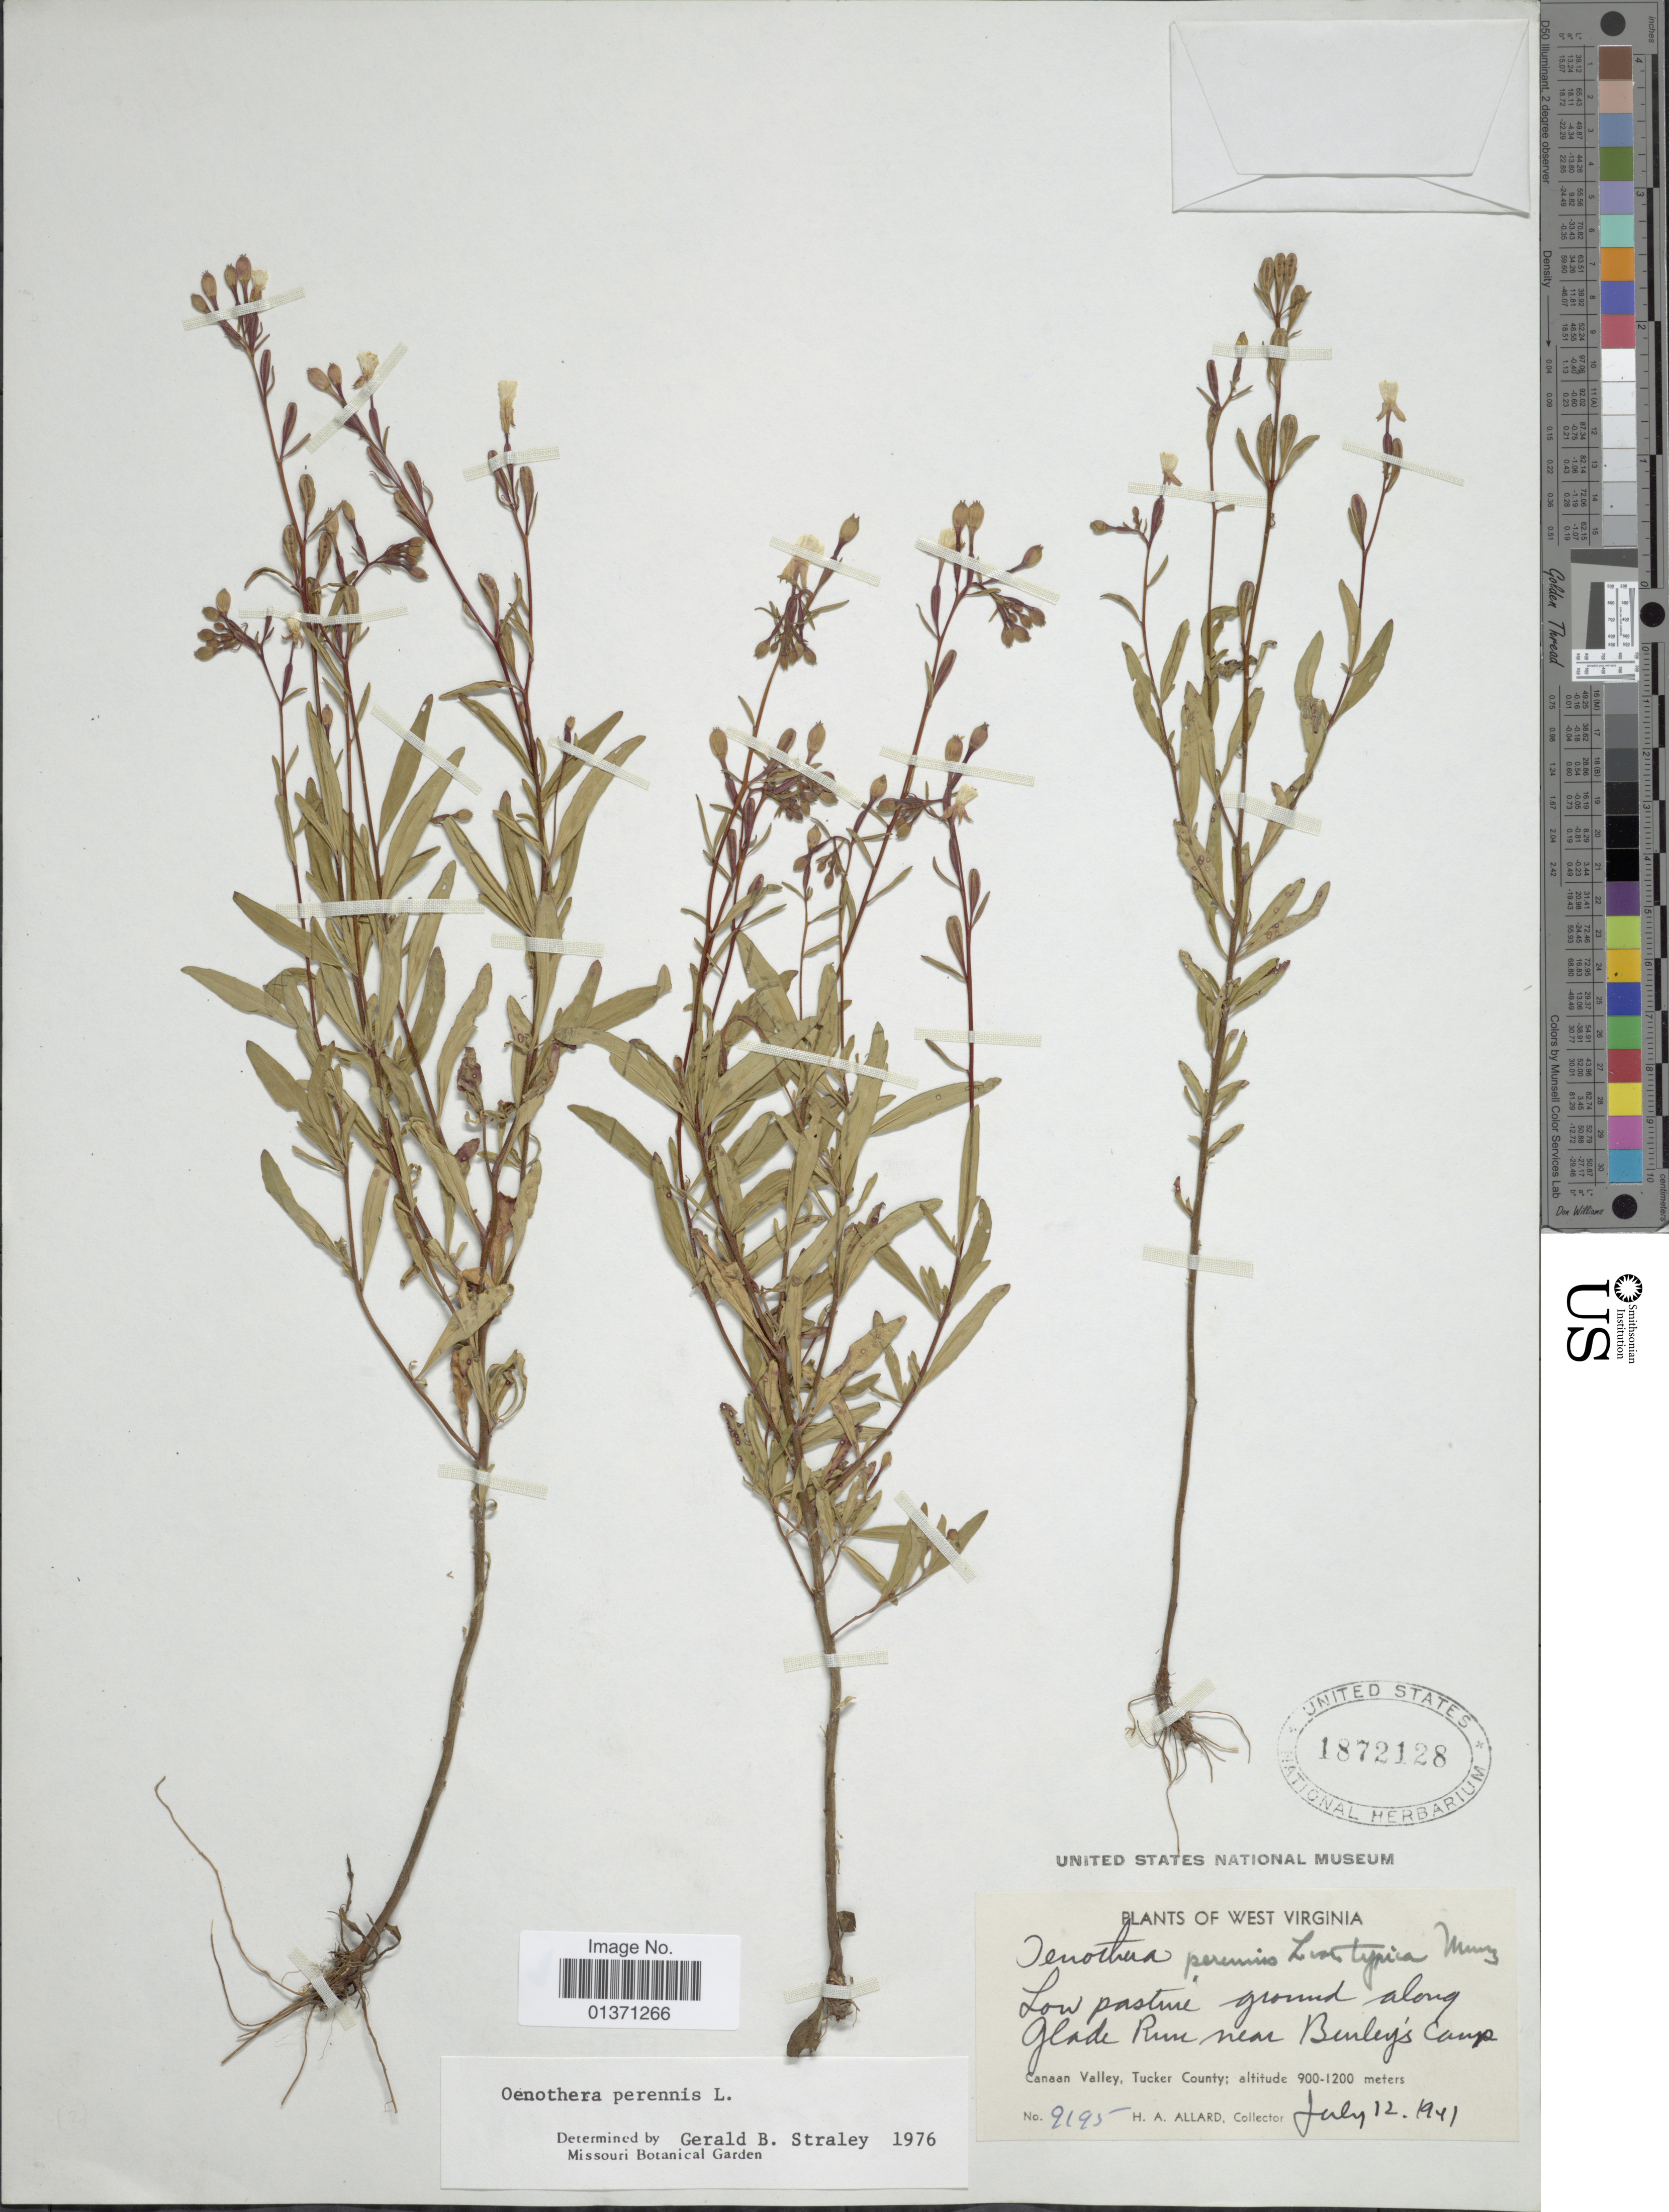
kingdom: Plantae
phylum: Tracheophyta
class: Magnoliopsida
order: Myrtales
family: Onagraceae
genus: Oenothera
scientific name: Oenothera perennis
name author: L.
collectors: H. A. Allard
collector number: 9195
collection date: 1941-07-12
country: United States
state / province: West Virginia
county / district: Tucker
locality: Low pasture ground along Glade Run near Burley's Camp. Canaan Valley, Tucker County.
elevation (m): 900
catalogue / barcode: US 1872128